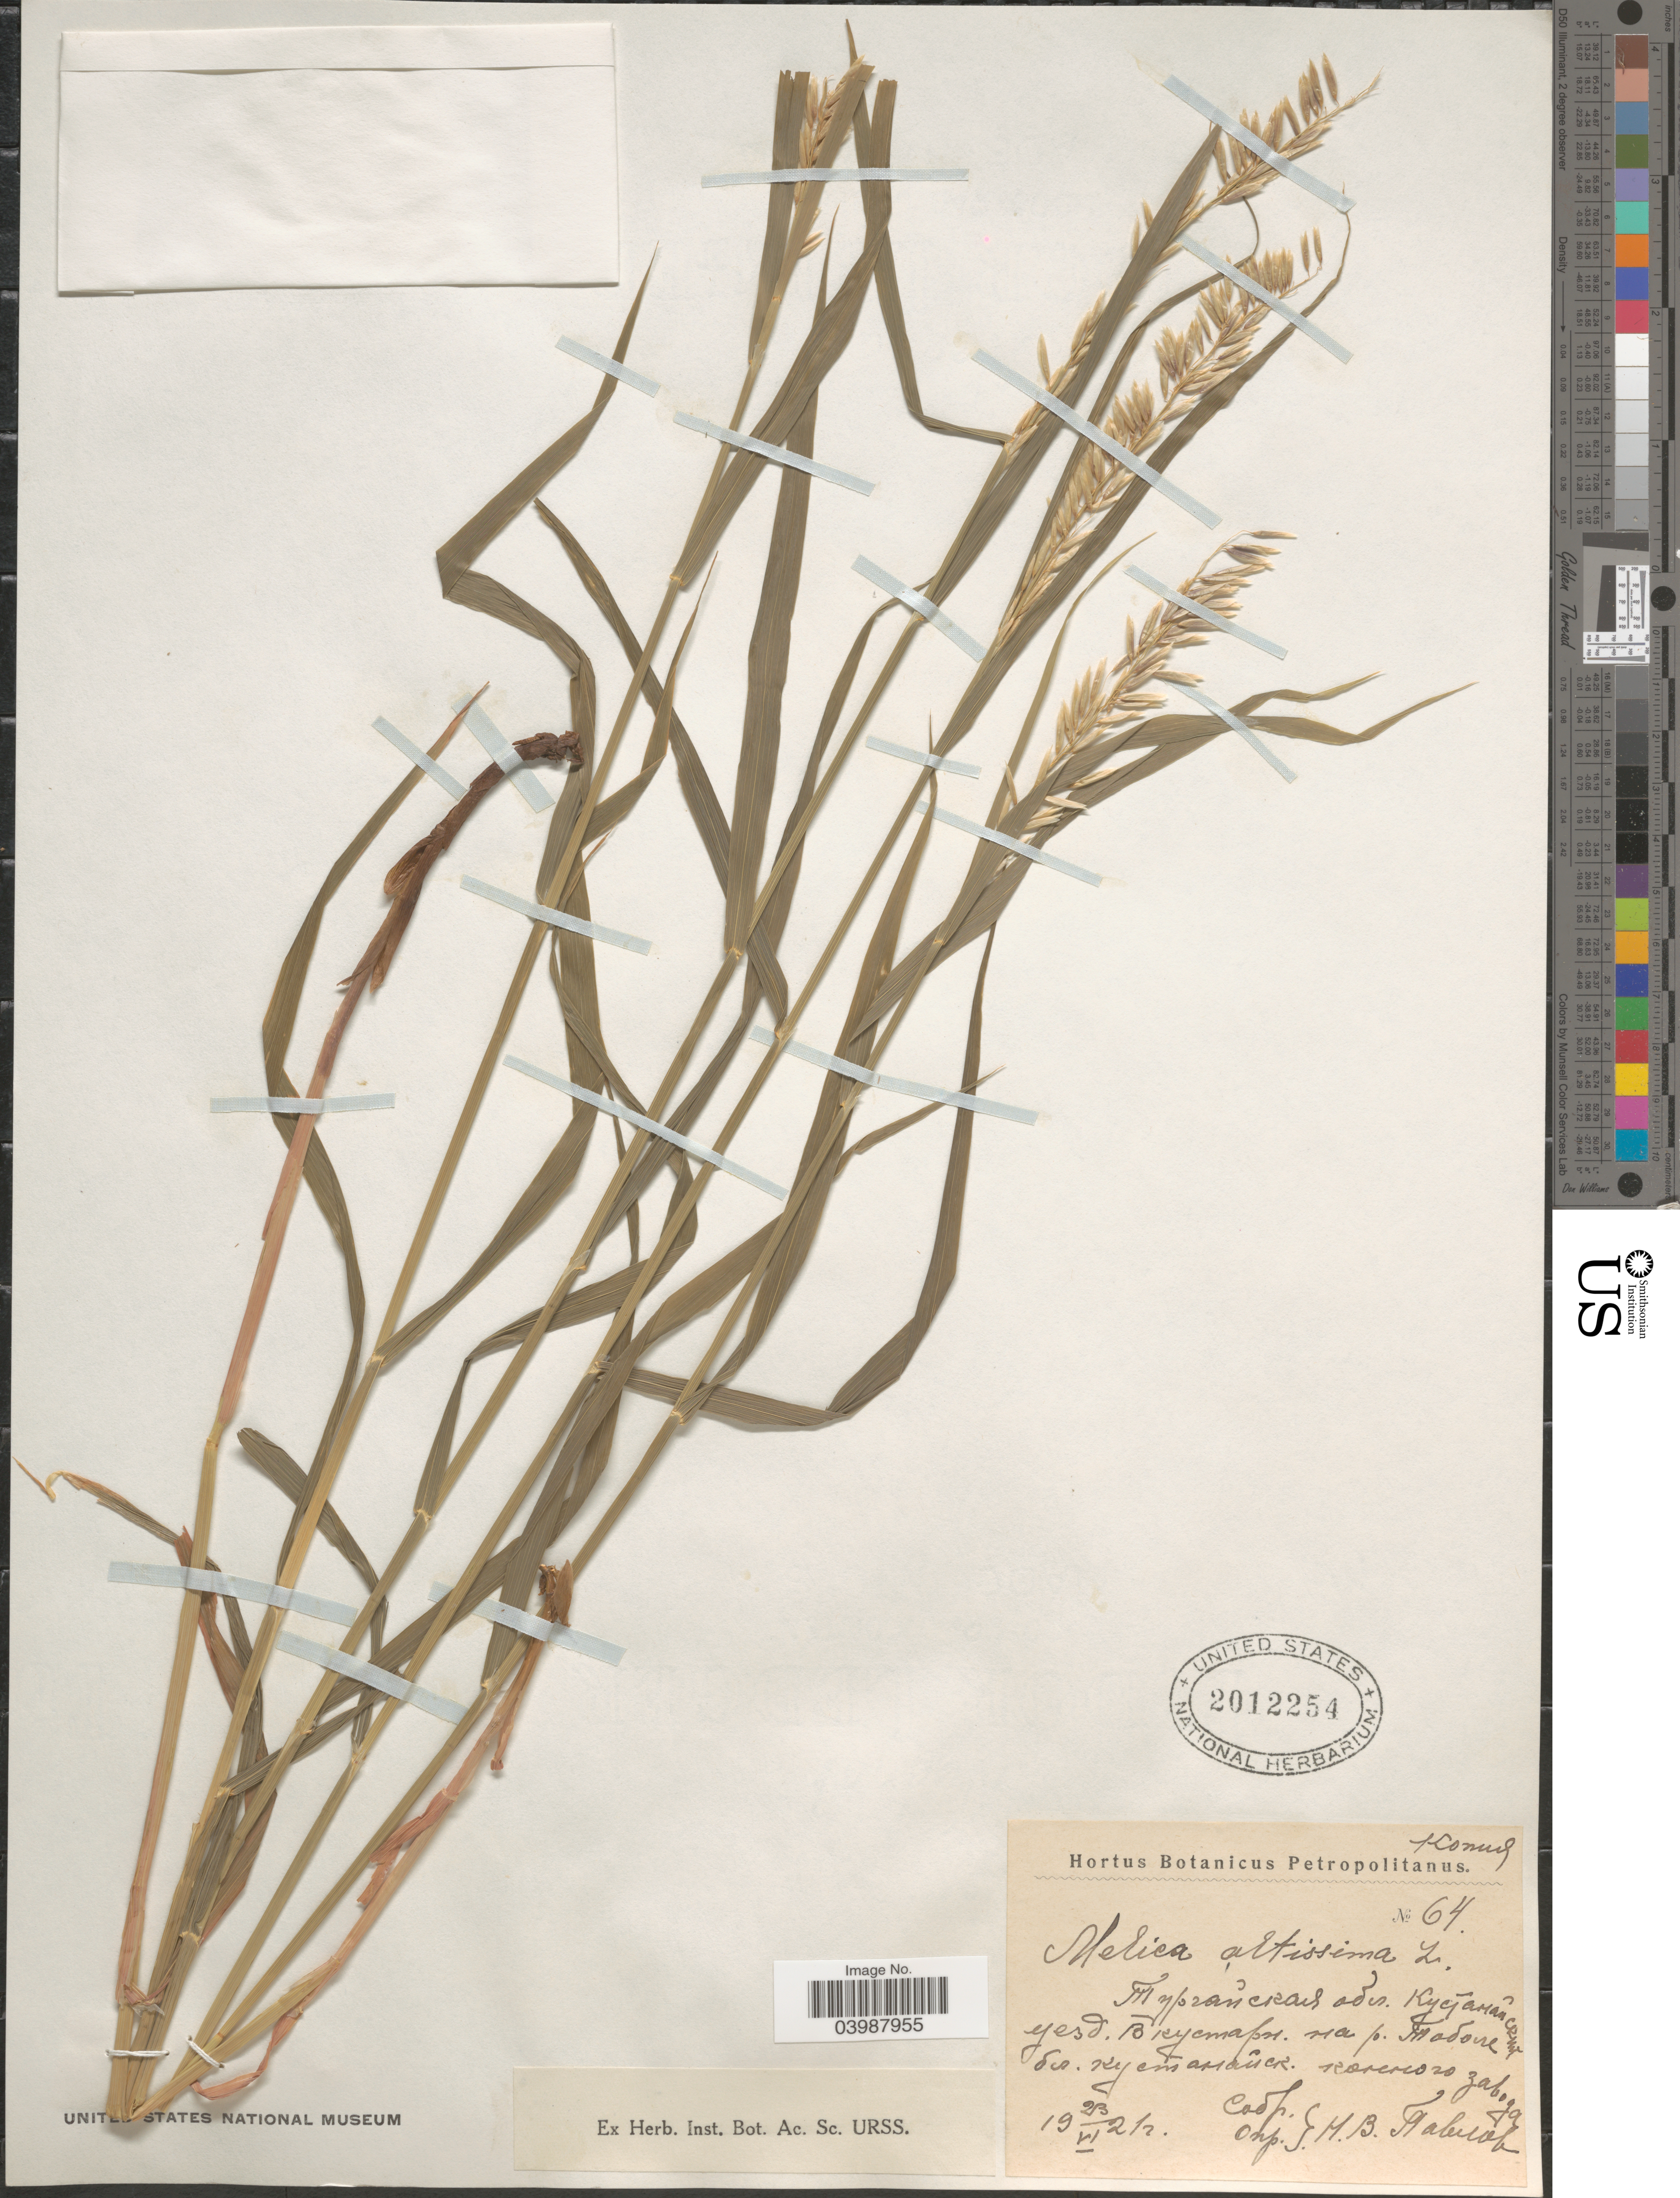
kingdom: Plantae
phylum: Tracheophyta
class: Liliopsida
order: Poales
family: Poaceae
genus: Melica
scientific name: Melica altissima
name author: L.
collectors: N. Pavlov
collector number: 64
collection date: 1921-06-23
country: Kazakhstan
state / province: Qustanay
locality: On river Tobol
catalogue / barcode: US 2012254